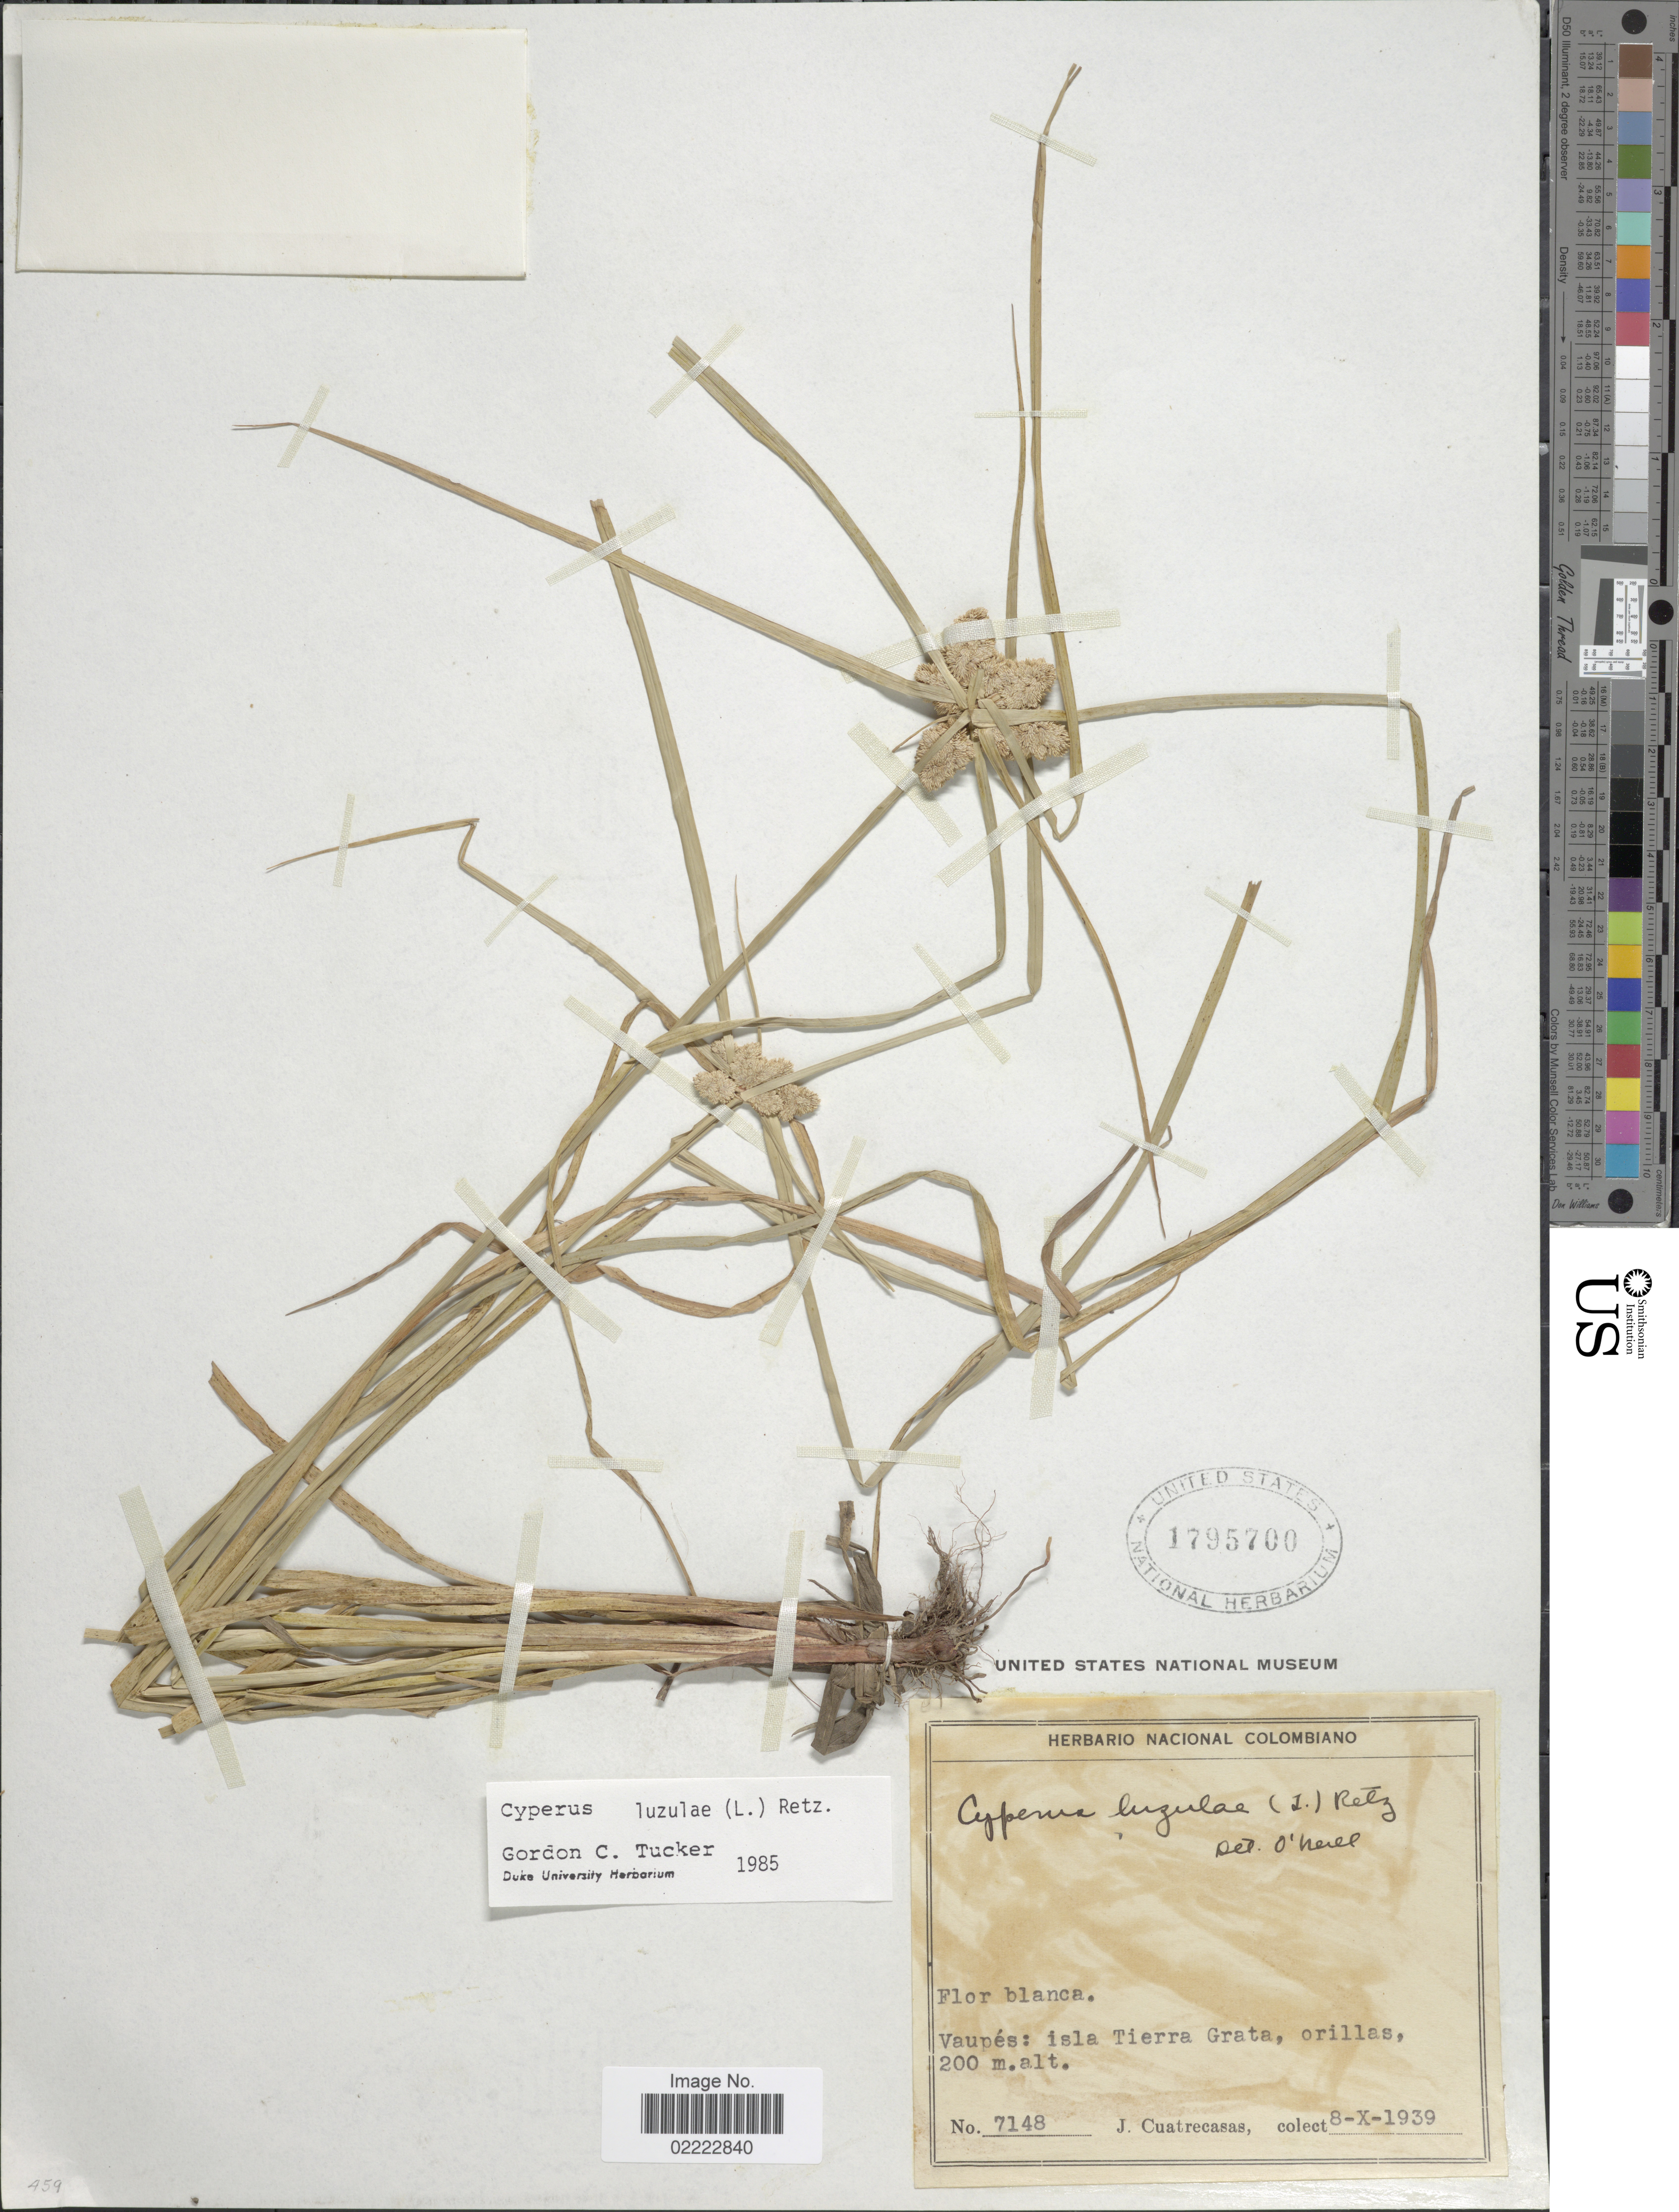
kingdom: Plantae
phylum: Tracheophyta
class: Liliopsida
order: Poales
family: Cyperaceae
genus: Cyperus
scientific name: Cyperus luzulae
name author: (L.) Rottb. ex Retz.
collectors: J. Cuatrecasas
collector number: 7148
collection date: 1939-10-08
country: Colombia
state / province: Vaupés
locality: Isla Tierra Grata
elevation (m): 200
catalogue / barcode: US 1795700